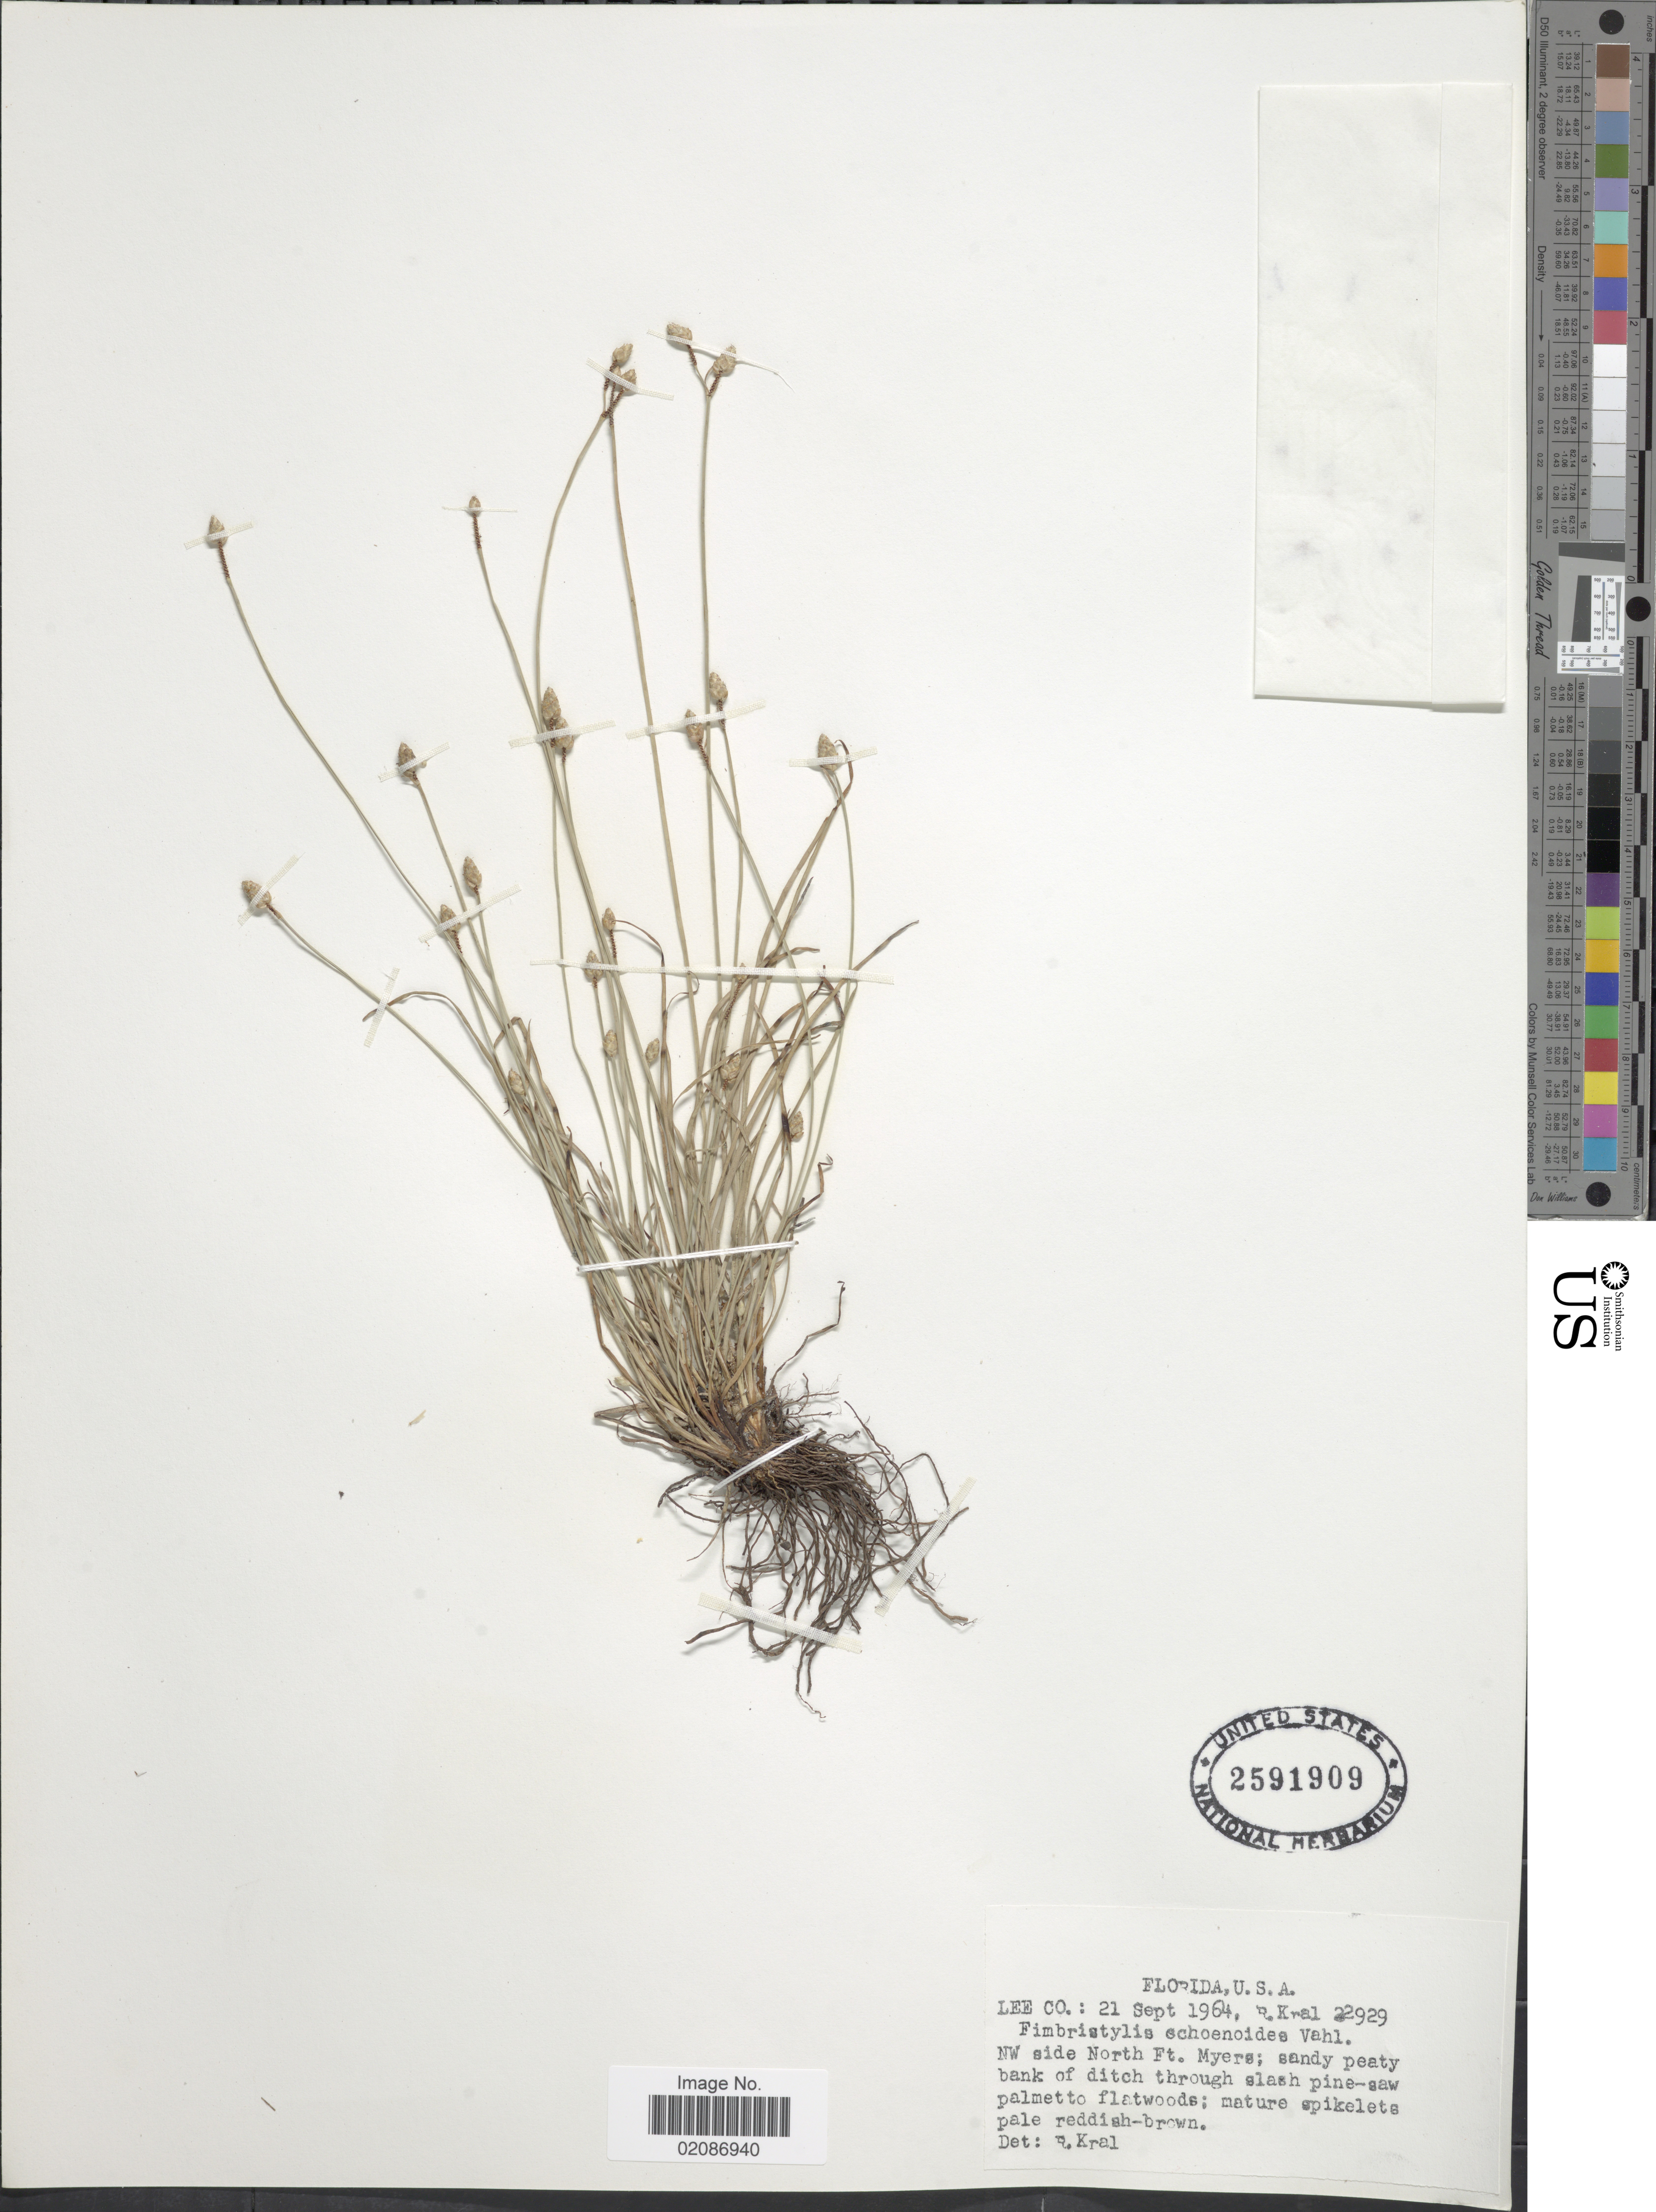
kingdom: Plantae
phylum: Tracheophyta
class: Liliopsida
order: Poales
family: Cyperaceae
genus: Fimbristylis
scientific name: Fimbristylis schoenoides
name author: (Retz.) Vahl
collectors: R. Kral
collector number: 22929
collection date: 1964-09-21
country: United States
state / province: Florida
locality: Lee Co.: NW side North Ft. Myers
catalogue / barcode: US 2591909